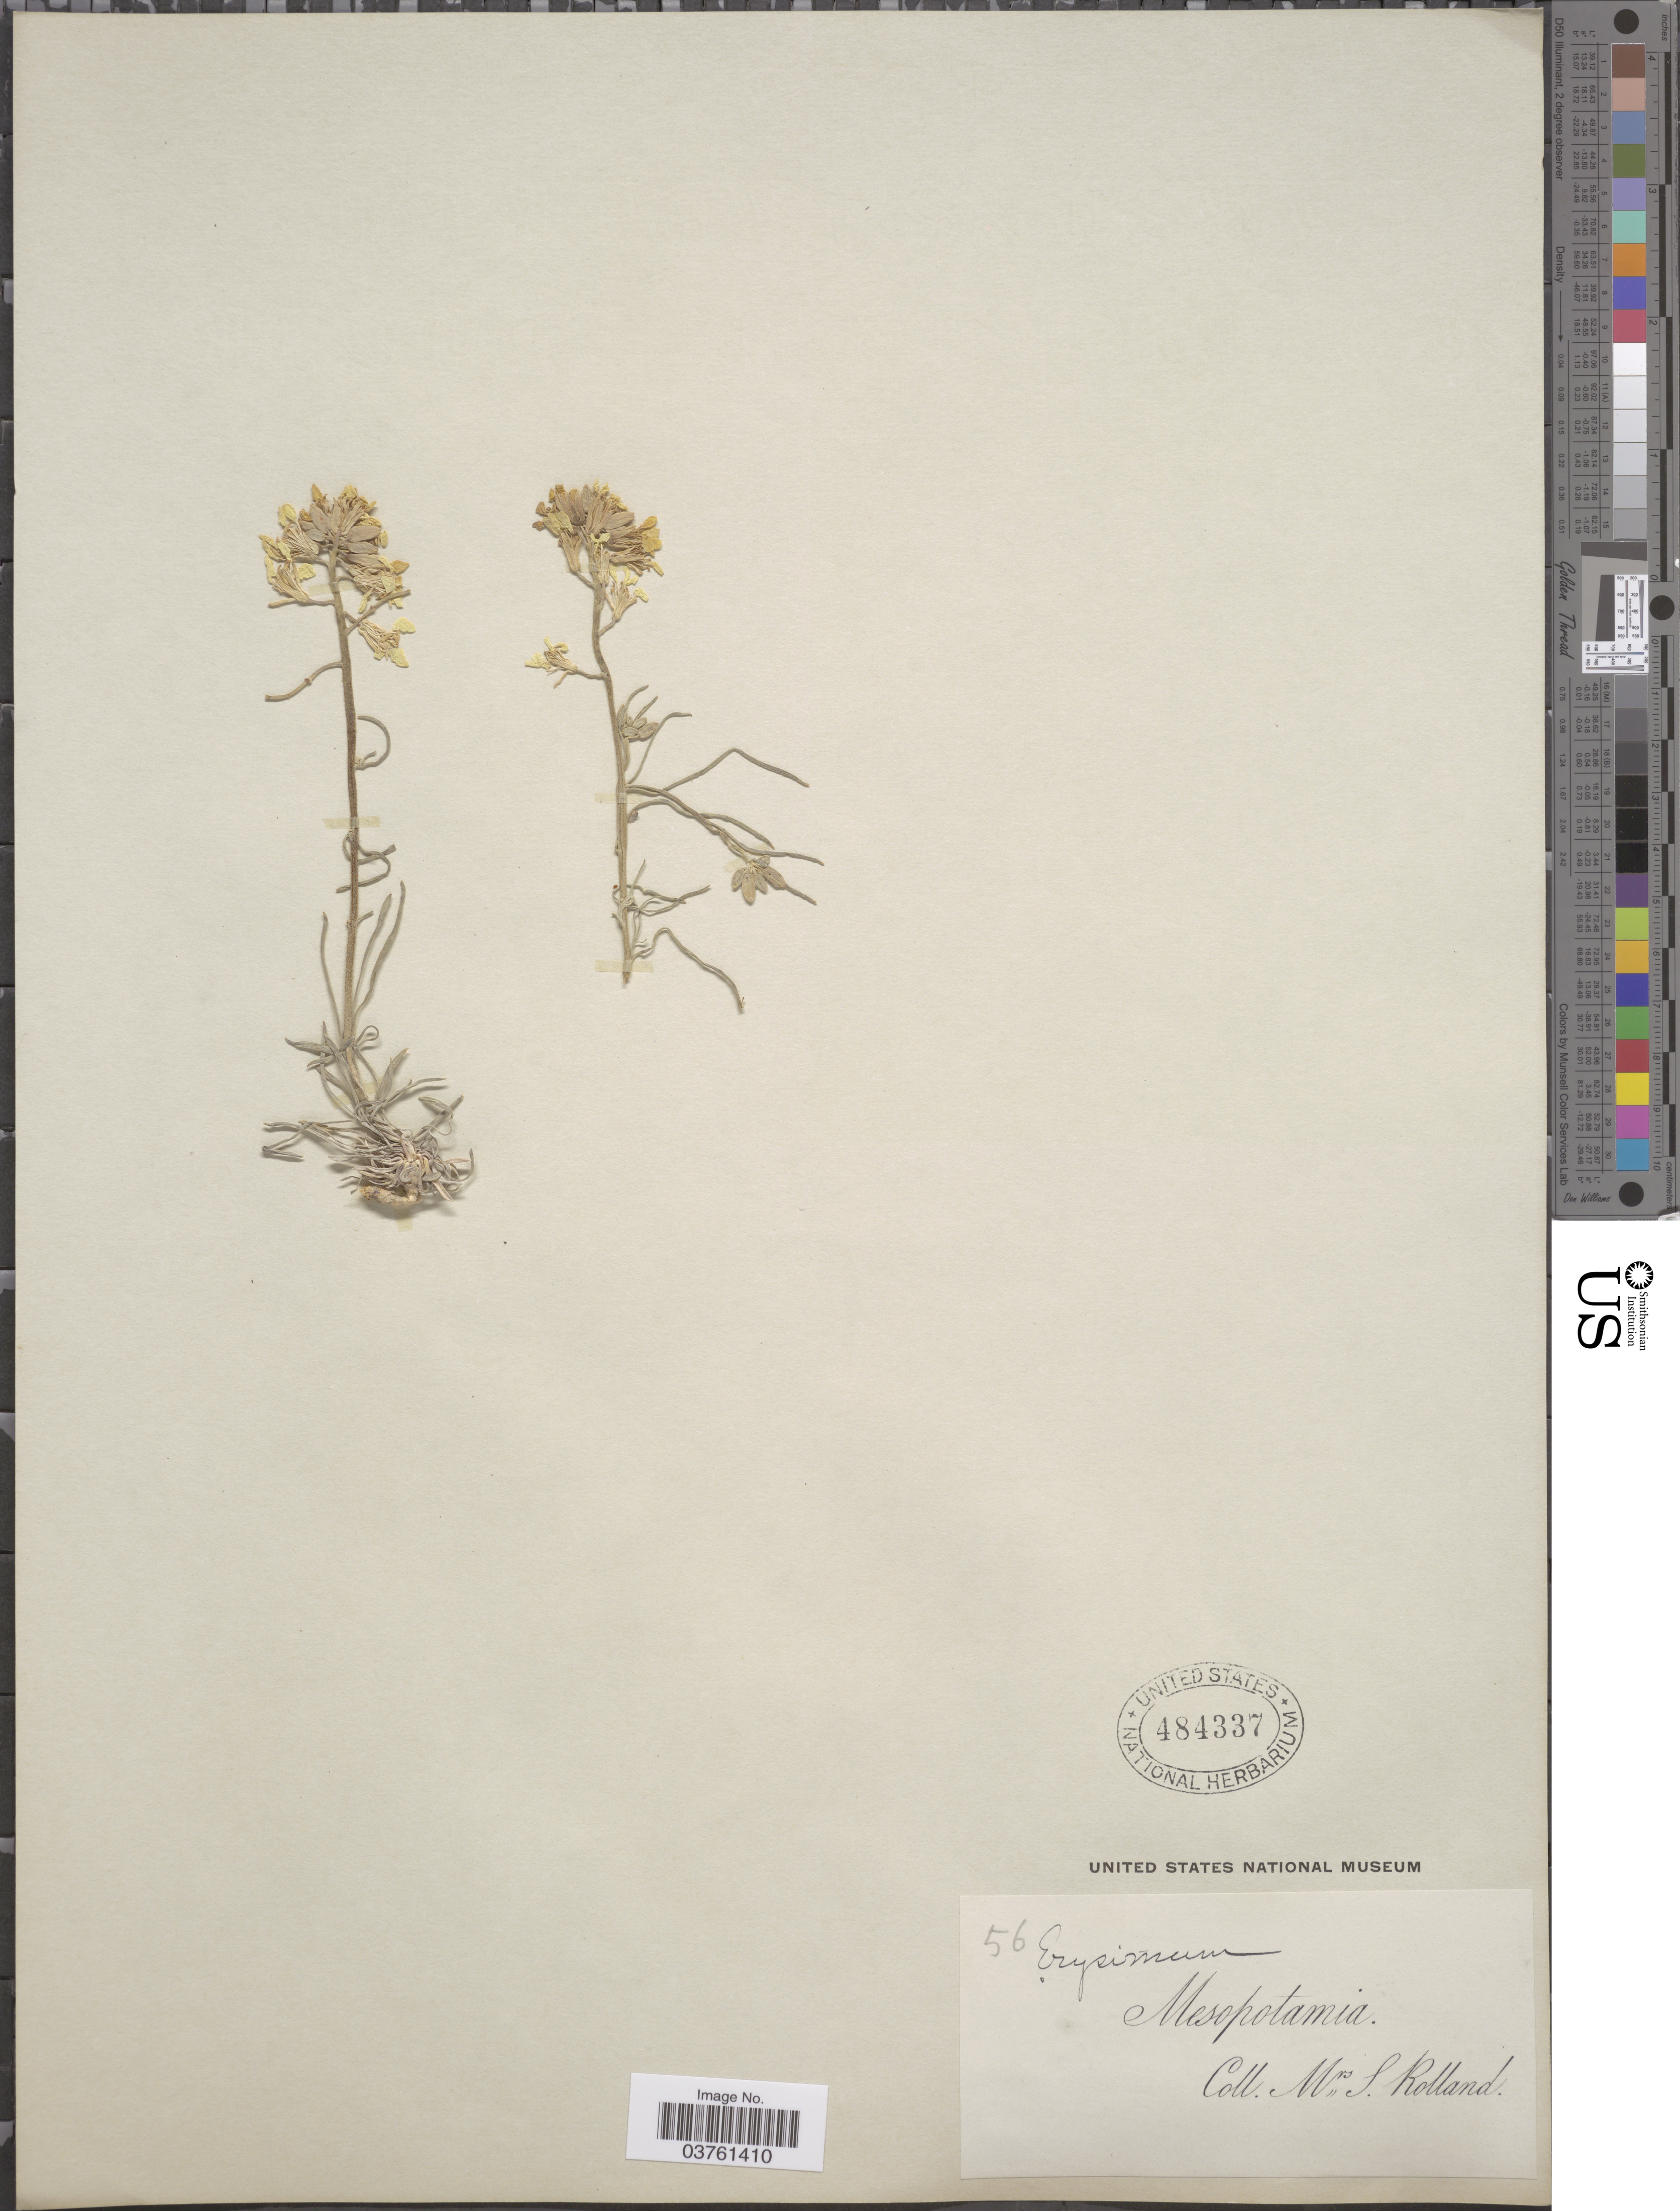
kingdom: Plantae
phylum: Tracheophyta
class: Magnoliopsida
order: Brassicales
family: Brassicaceae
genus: Erysimum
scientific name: Erysimum sp.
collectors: S. Rolland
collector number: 56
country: Turkey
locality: Mesopotamia.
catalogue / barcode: US 484337